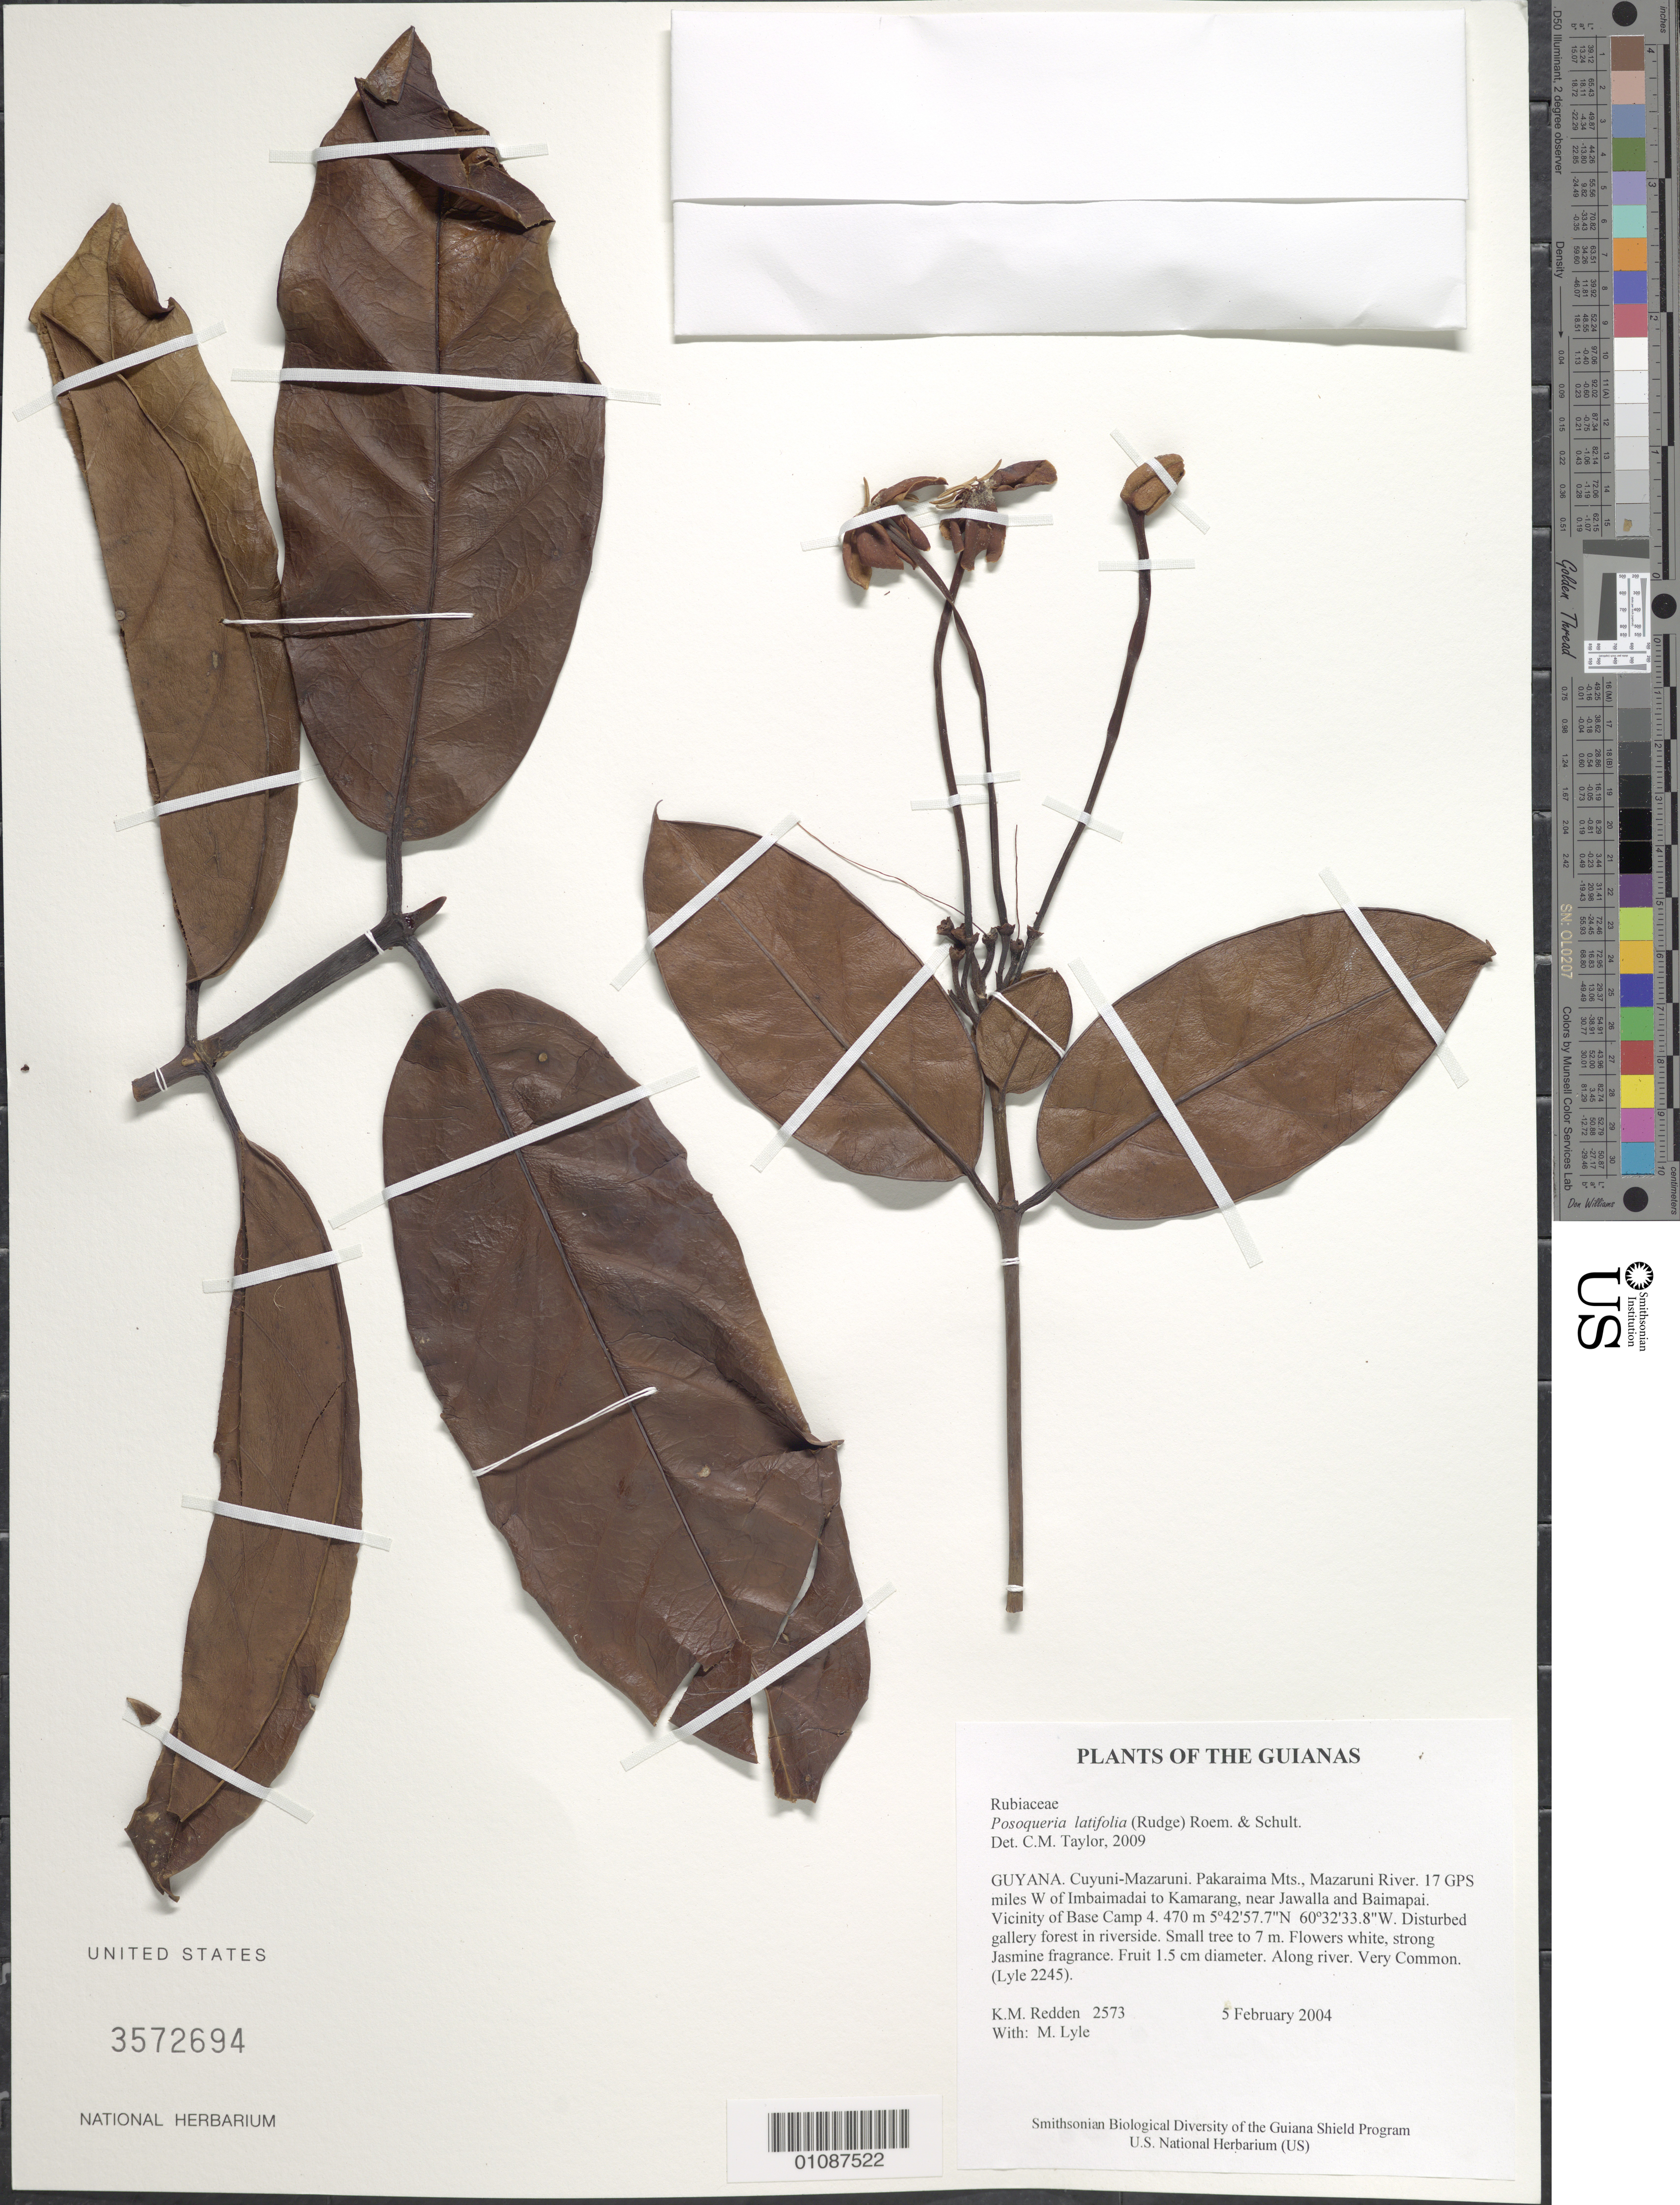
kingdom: Plantae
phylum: Tracheophyta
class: Magnoliopsida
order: Gentianales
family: Rubiaceae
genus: Posoqueria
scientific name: Posoqueria latifolia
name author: (Rudge) Roem. & Schult.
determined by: Taylor, Charlotte M.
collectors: K. M. Redden & M. Lyle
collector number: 2573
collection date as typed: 5 February 2004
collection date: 2004-02-05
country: Guyana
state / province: Cuyuni-Mazaruni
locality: Pakaraima Mts., Mazaruni River. 17 GPS miles W of Imbaimadai to Kamarang, near Jawalla and Baimapai. Vicinity of Base Camp 4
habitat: Disturbed gallery forest in riverside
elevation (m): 470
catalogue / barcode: US 3572694